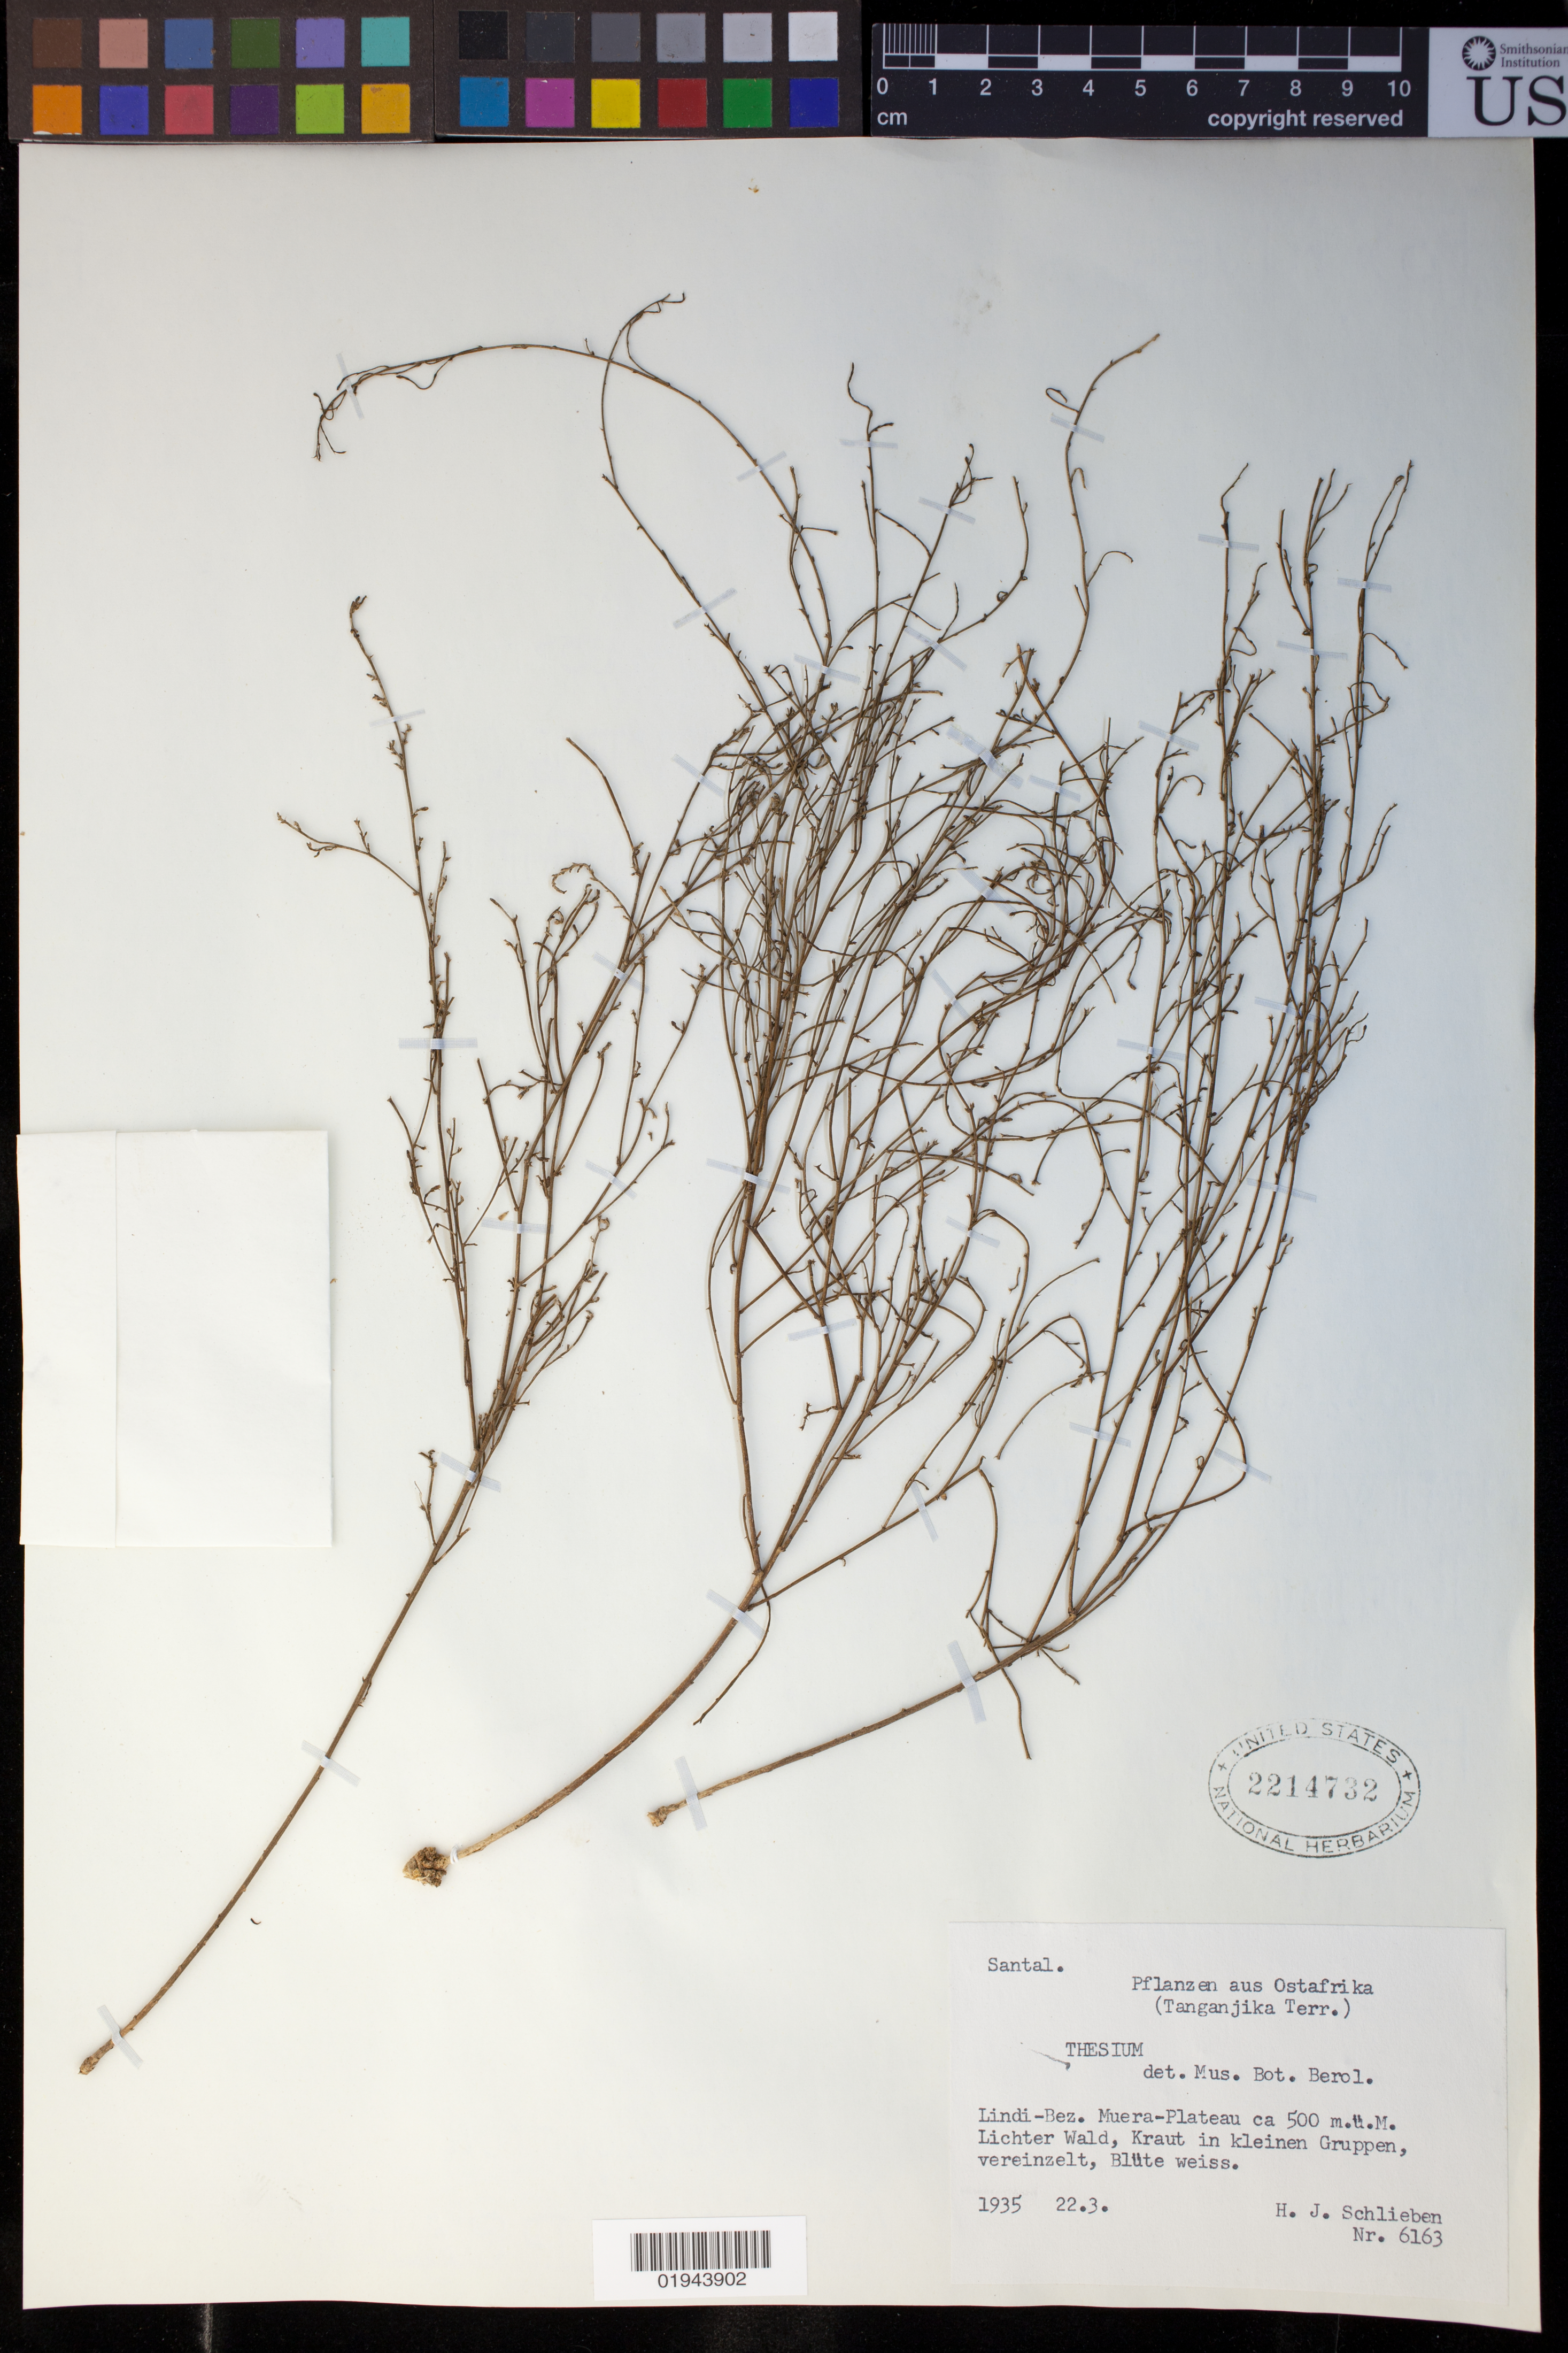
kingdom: Plantae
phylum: Tracheophyta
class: Magnoliopsida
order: Santalales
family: Thesiaceae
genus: Thesium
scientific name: Thesium sp.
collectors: H. J. Schlieben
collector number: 6163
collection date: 1935-03-22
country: Tanzania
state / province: Lindi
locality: Muera Plateau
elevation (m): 500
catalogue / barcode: US 2214732